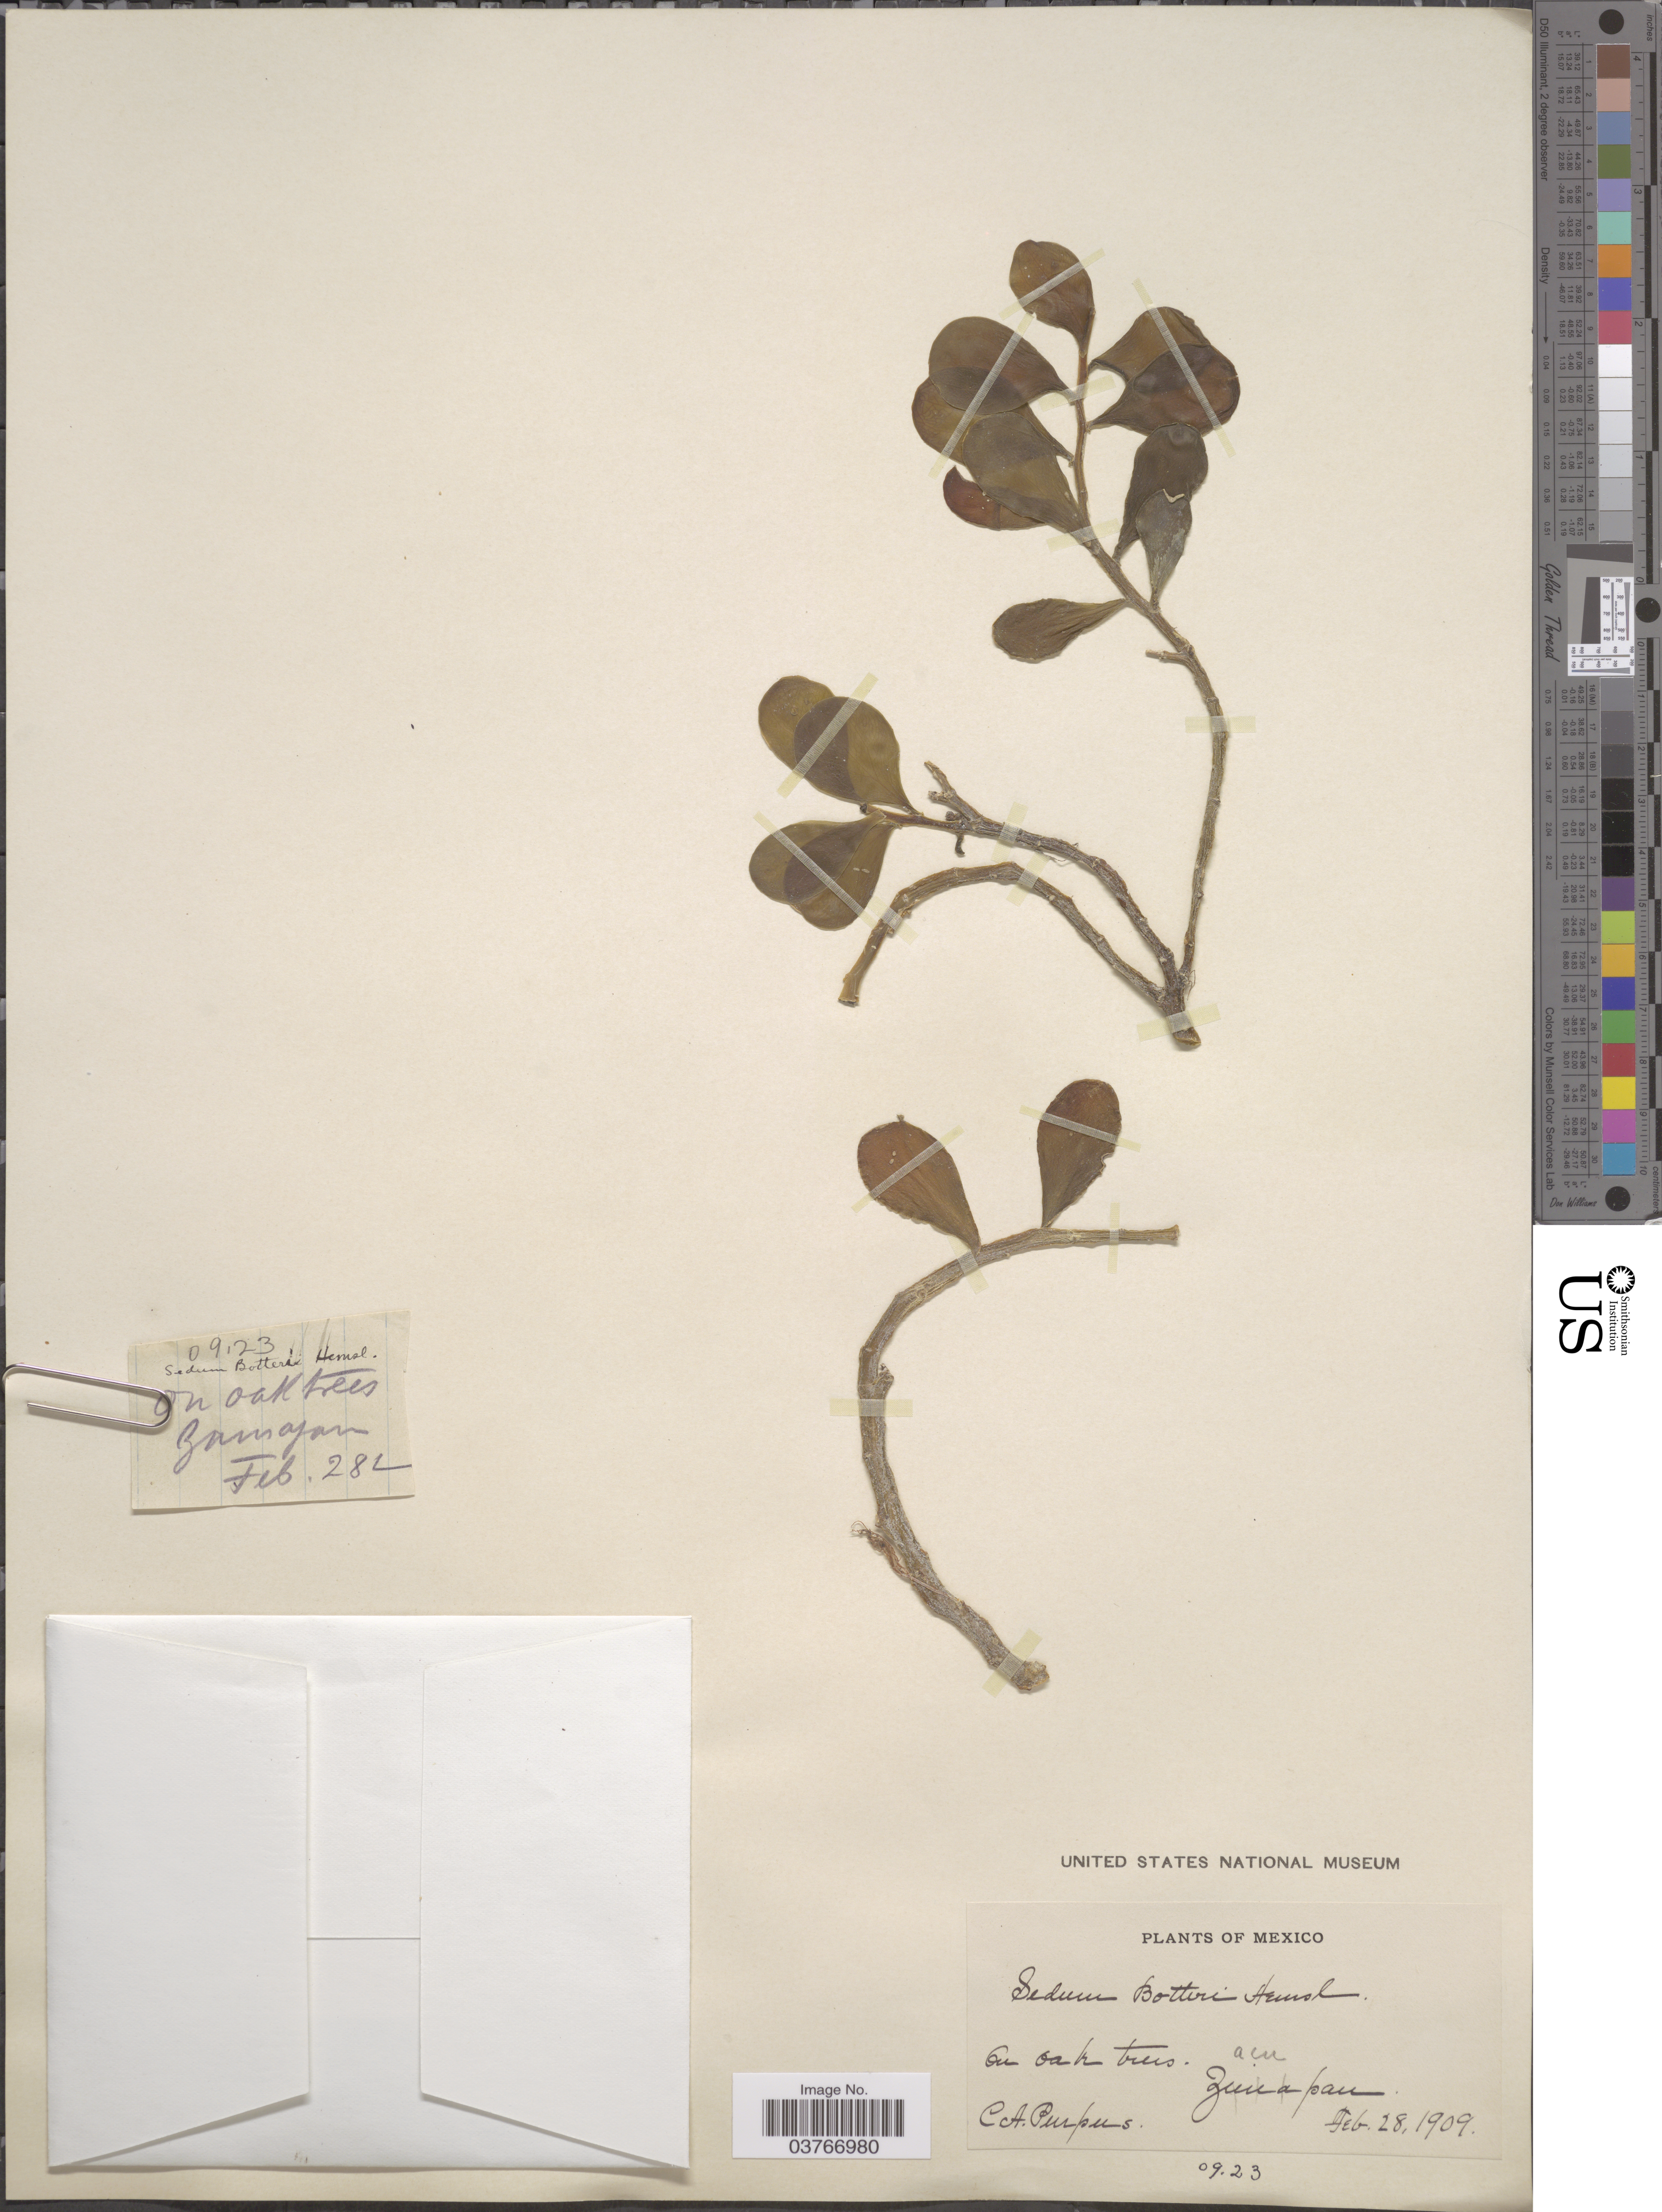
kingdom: Plantae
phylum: Tracheophyta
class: Magnoliopsida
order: Saxifragales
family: Crassulaceae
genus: Sedum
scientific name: Sedum botterii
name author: Hemsl.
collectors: C. A. Purpus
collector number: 0923?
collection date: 1909-02-28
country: Mexico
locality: On Oak trees, Zacuapan.